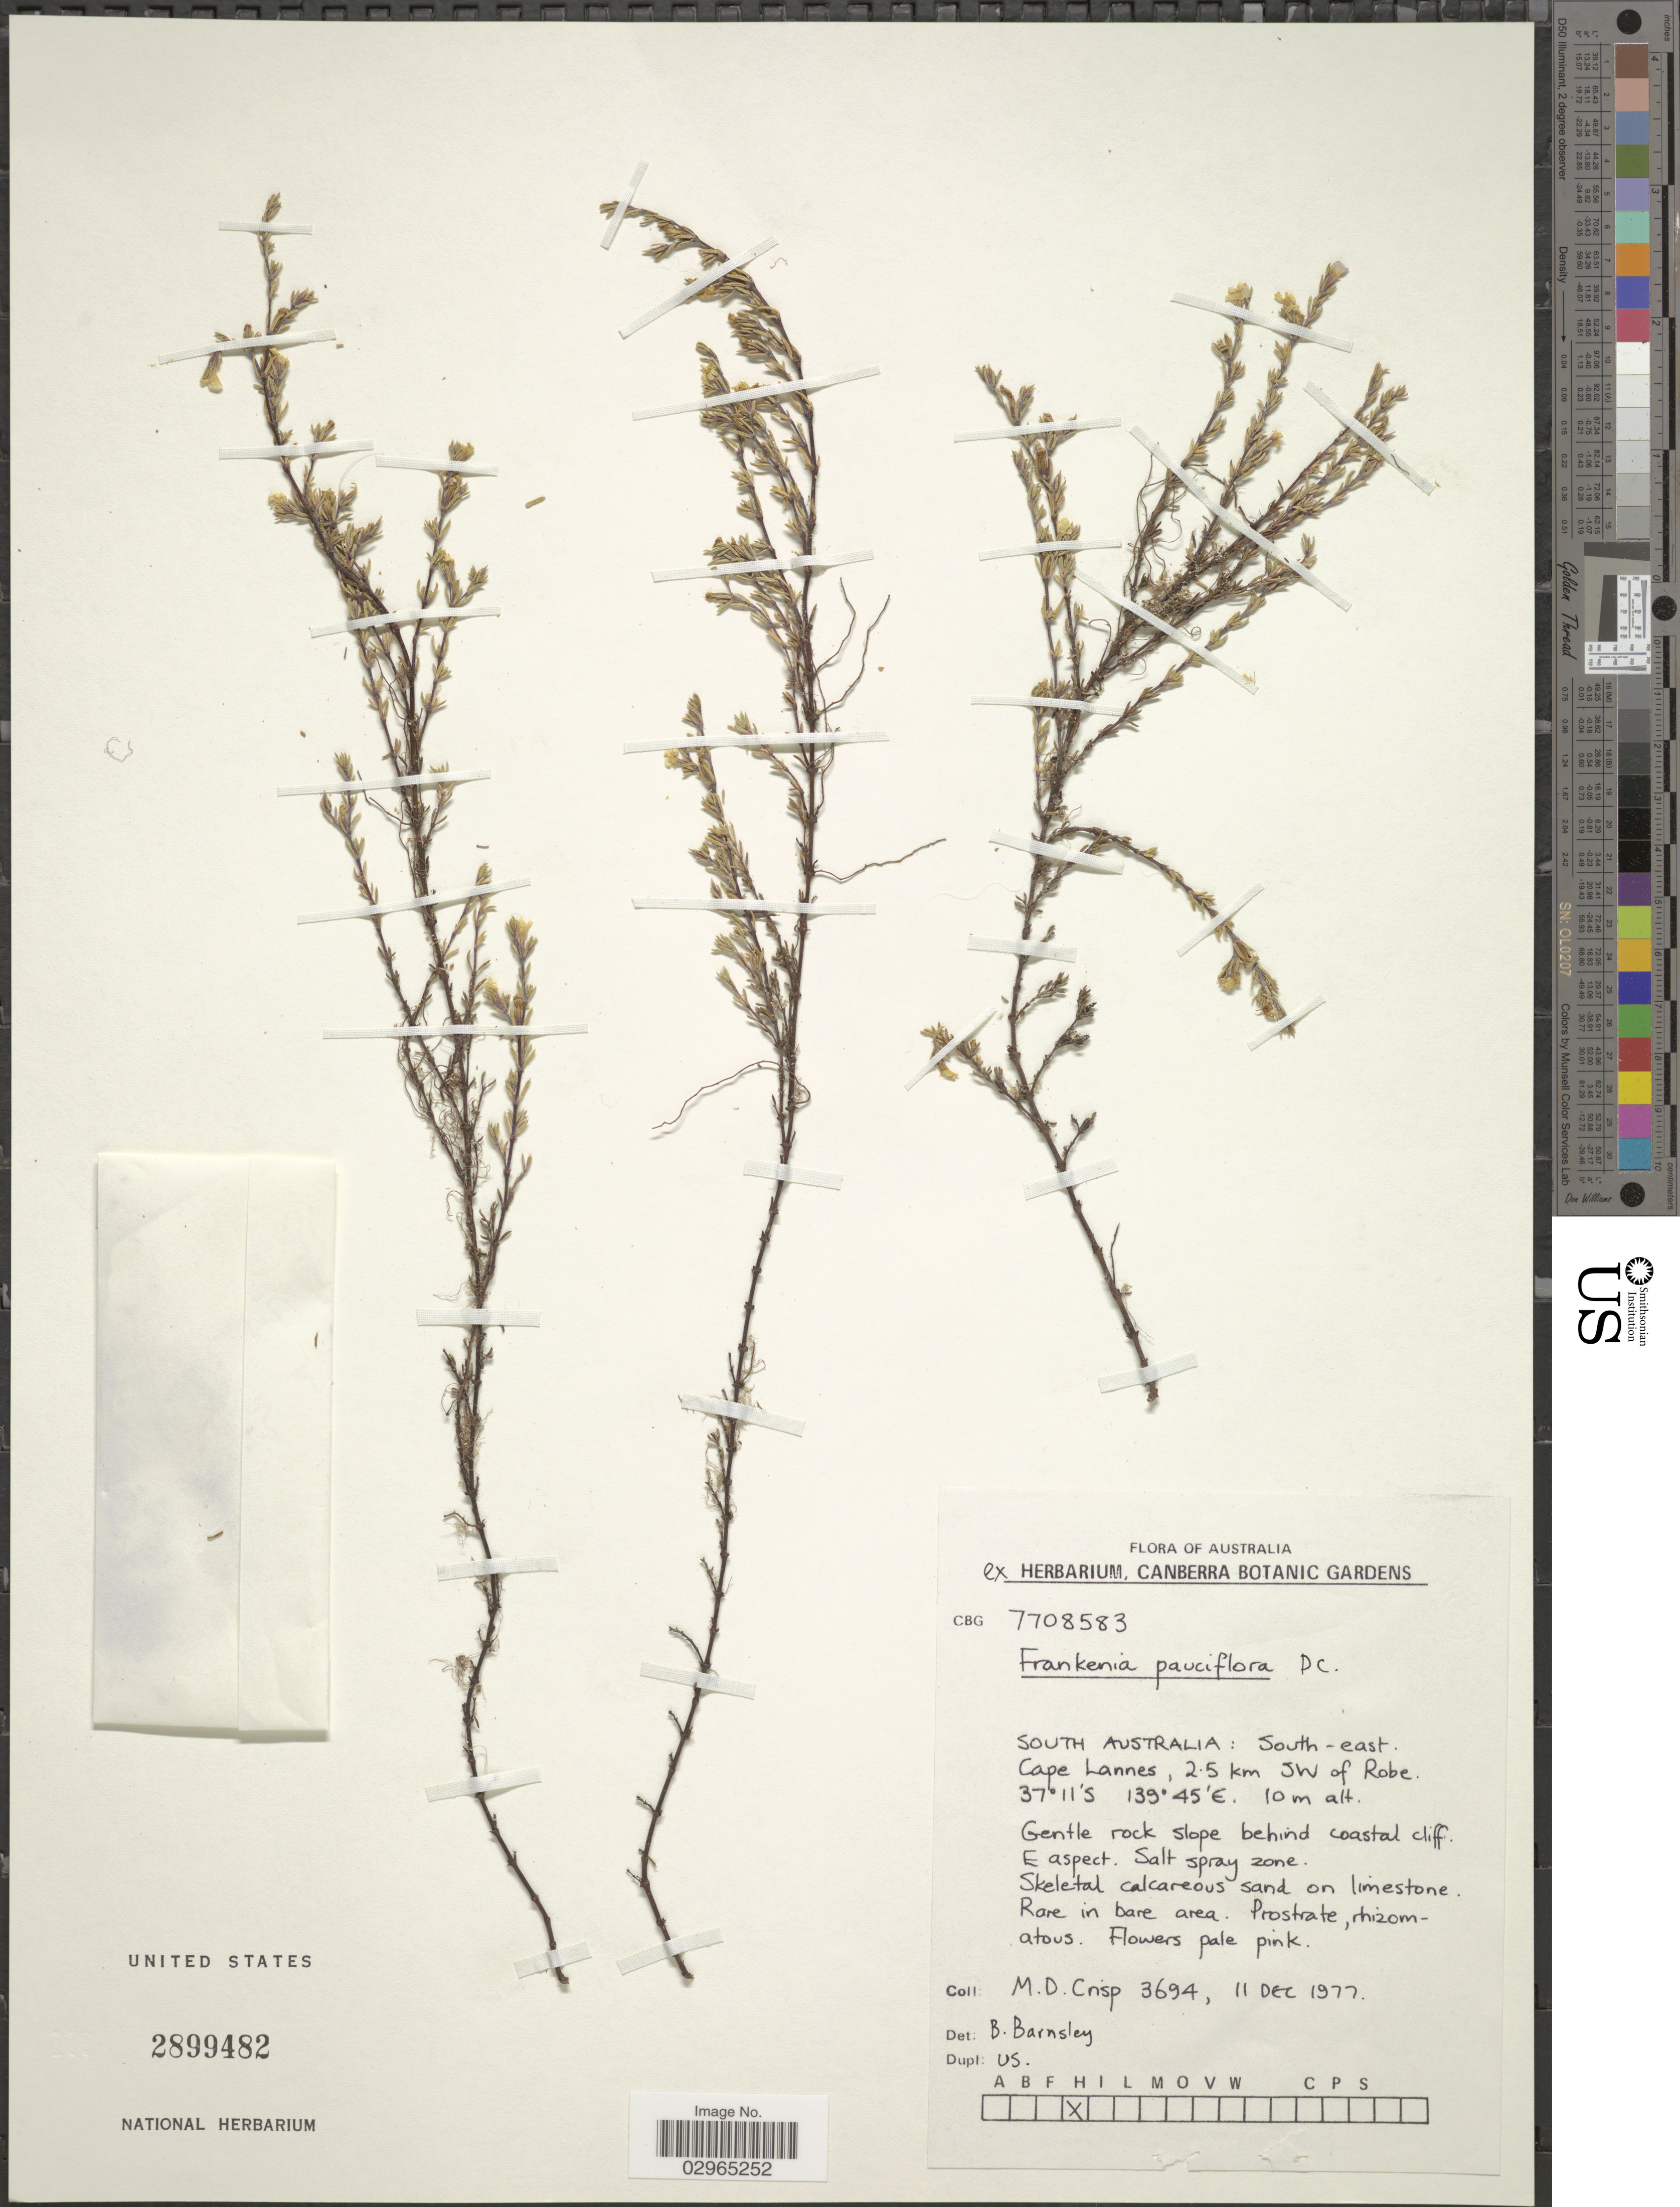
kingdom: Plantae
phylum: Tracheophyta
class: Magnoliopsida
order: Caryophyllales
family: Frankeniaceae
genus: Frankenia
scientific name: Frankenia pauciflora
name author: DC.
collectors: M. Crisp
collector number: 3694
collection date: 1977-12-11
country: Australia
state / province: South Australia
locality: South Australia: South-east. Cape Lannes, 2.5 km SW of Robe.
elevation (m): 10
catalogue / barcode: US 2899482